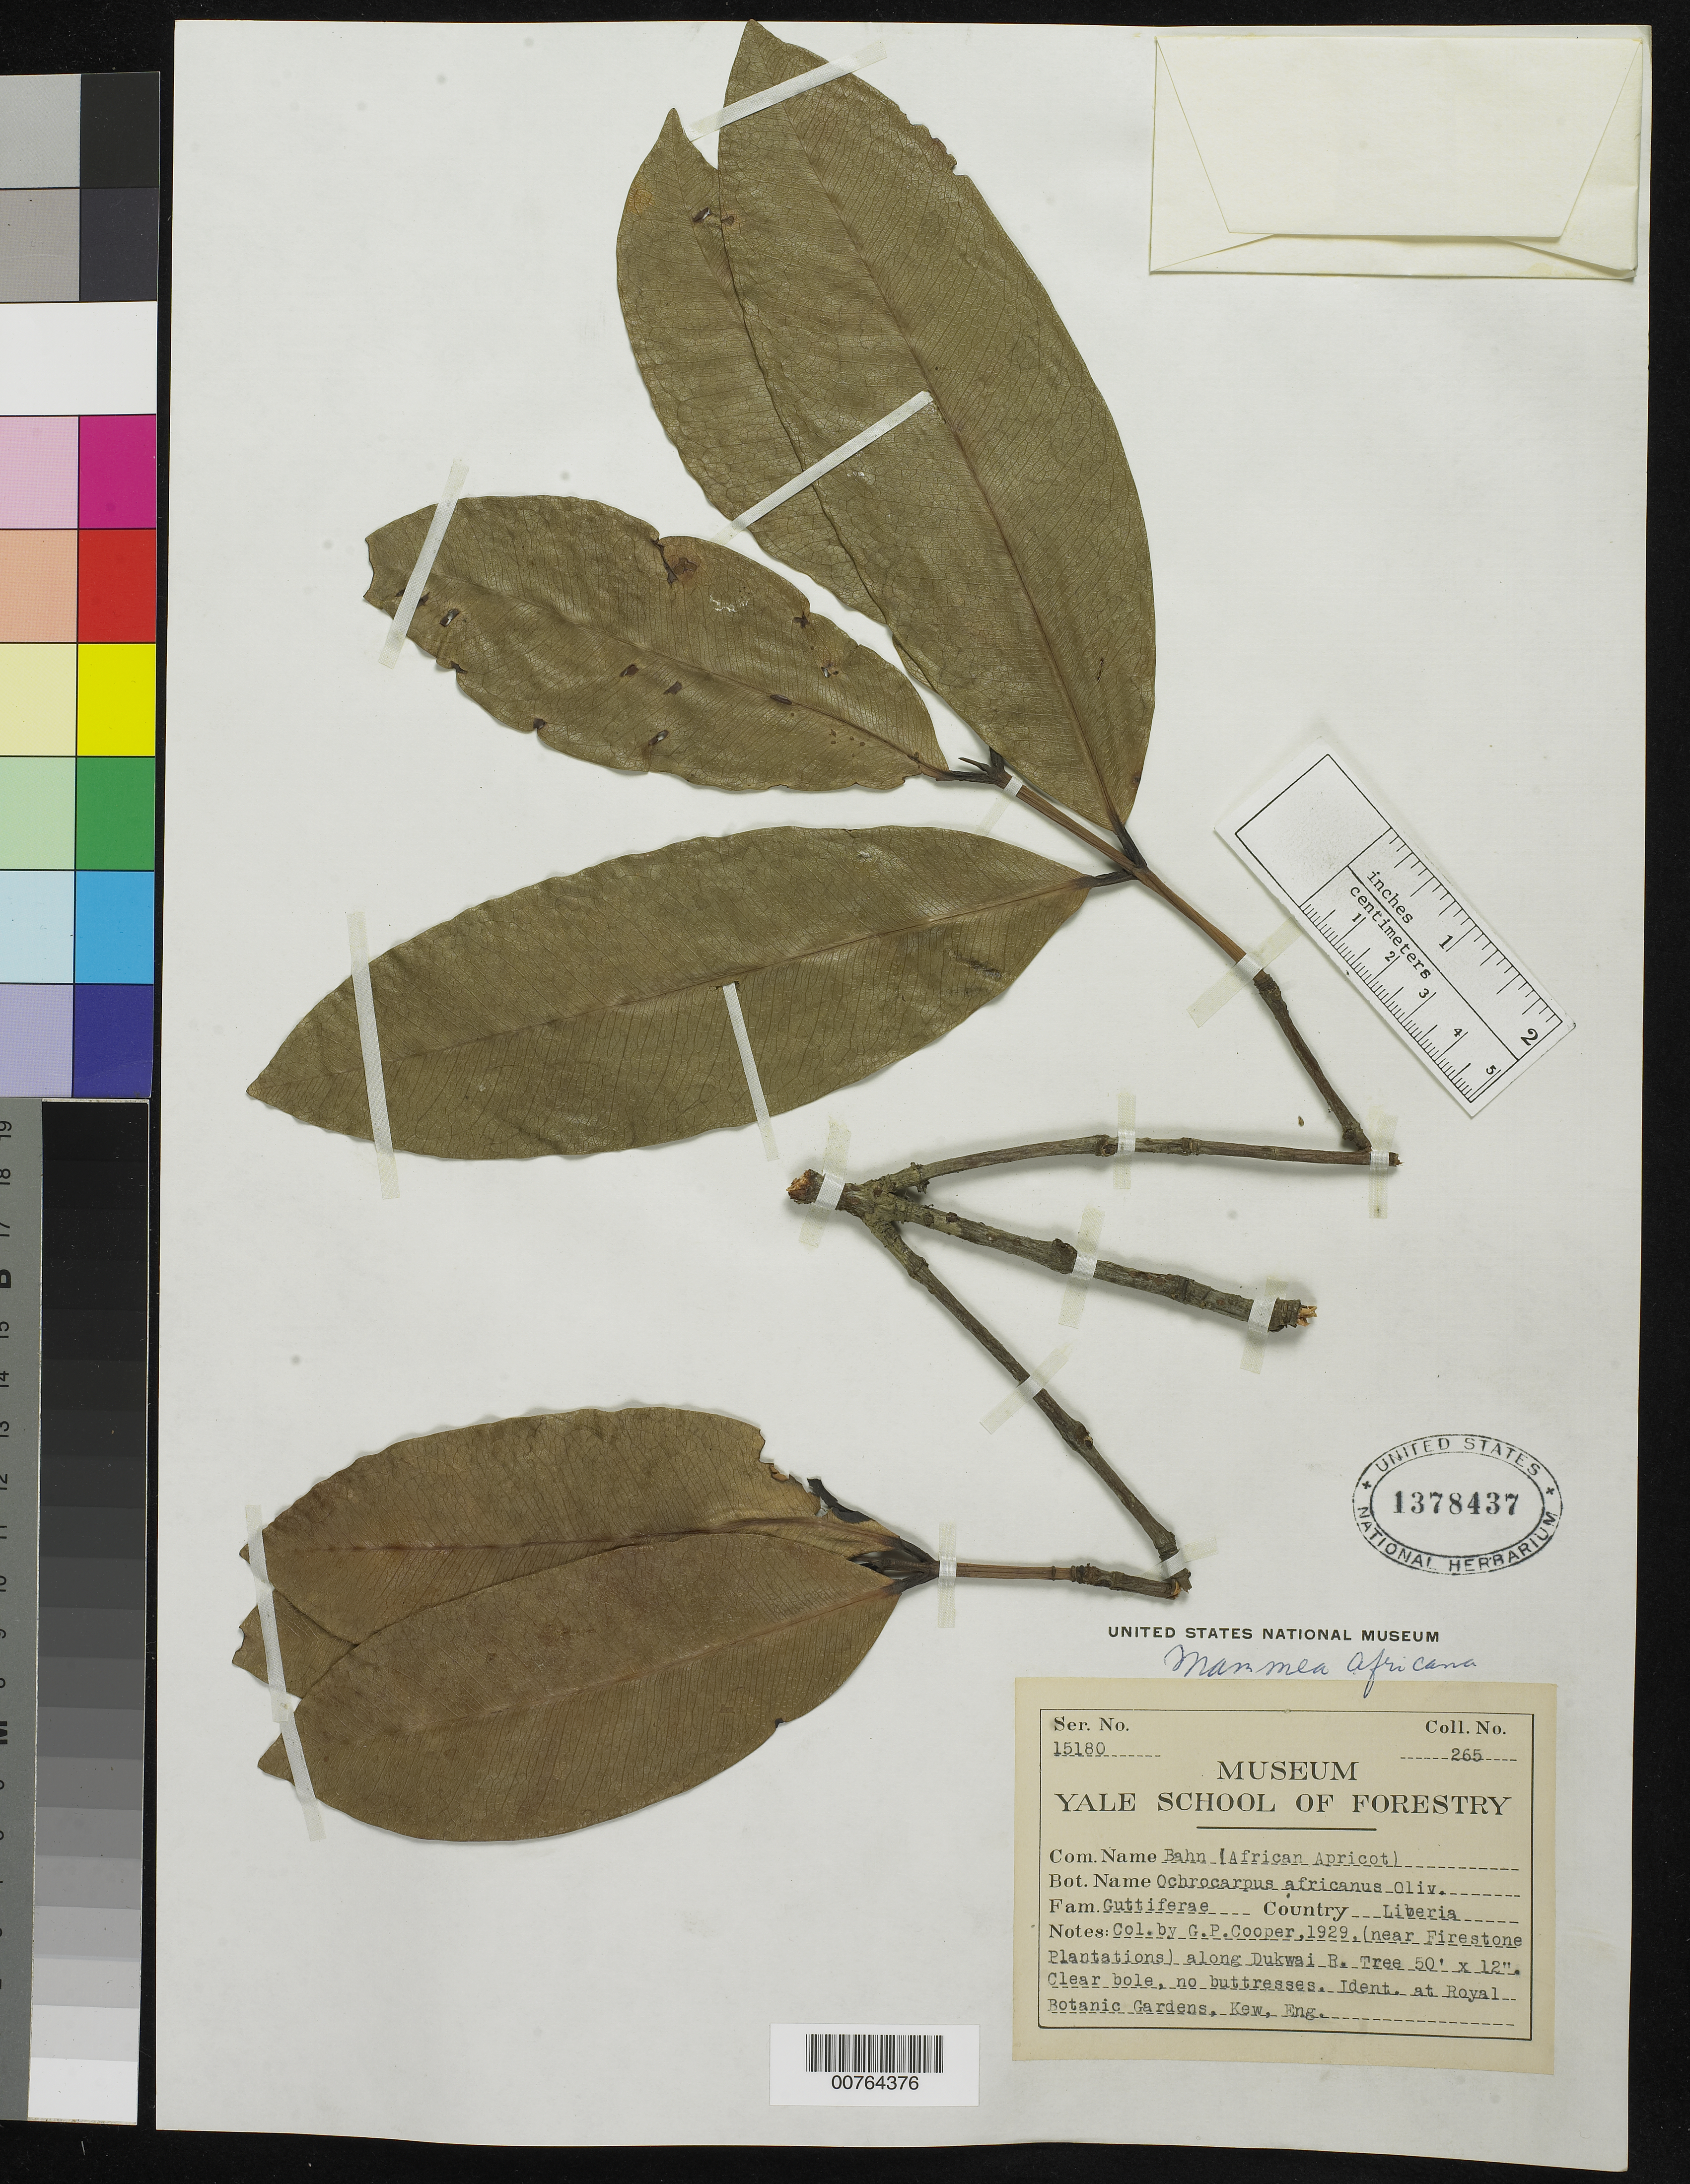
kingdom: Plantae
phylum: Tracheophyta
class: Magnoliopsida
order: Malpighiales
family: Clusiaceae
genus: Ochrocarpos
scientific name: Ochrocarpos africanus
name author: (Sabine) Oliv.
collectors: G. Cooper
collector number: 265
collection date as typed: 1929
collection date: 1929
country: Liberia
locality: (near Firestone Plantations) along Dukwai R.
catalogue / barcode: US 1378437